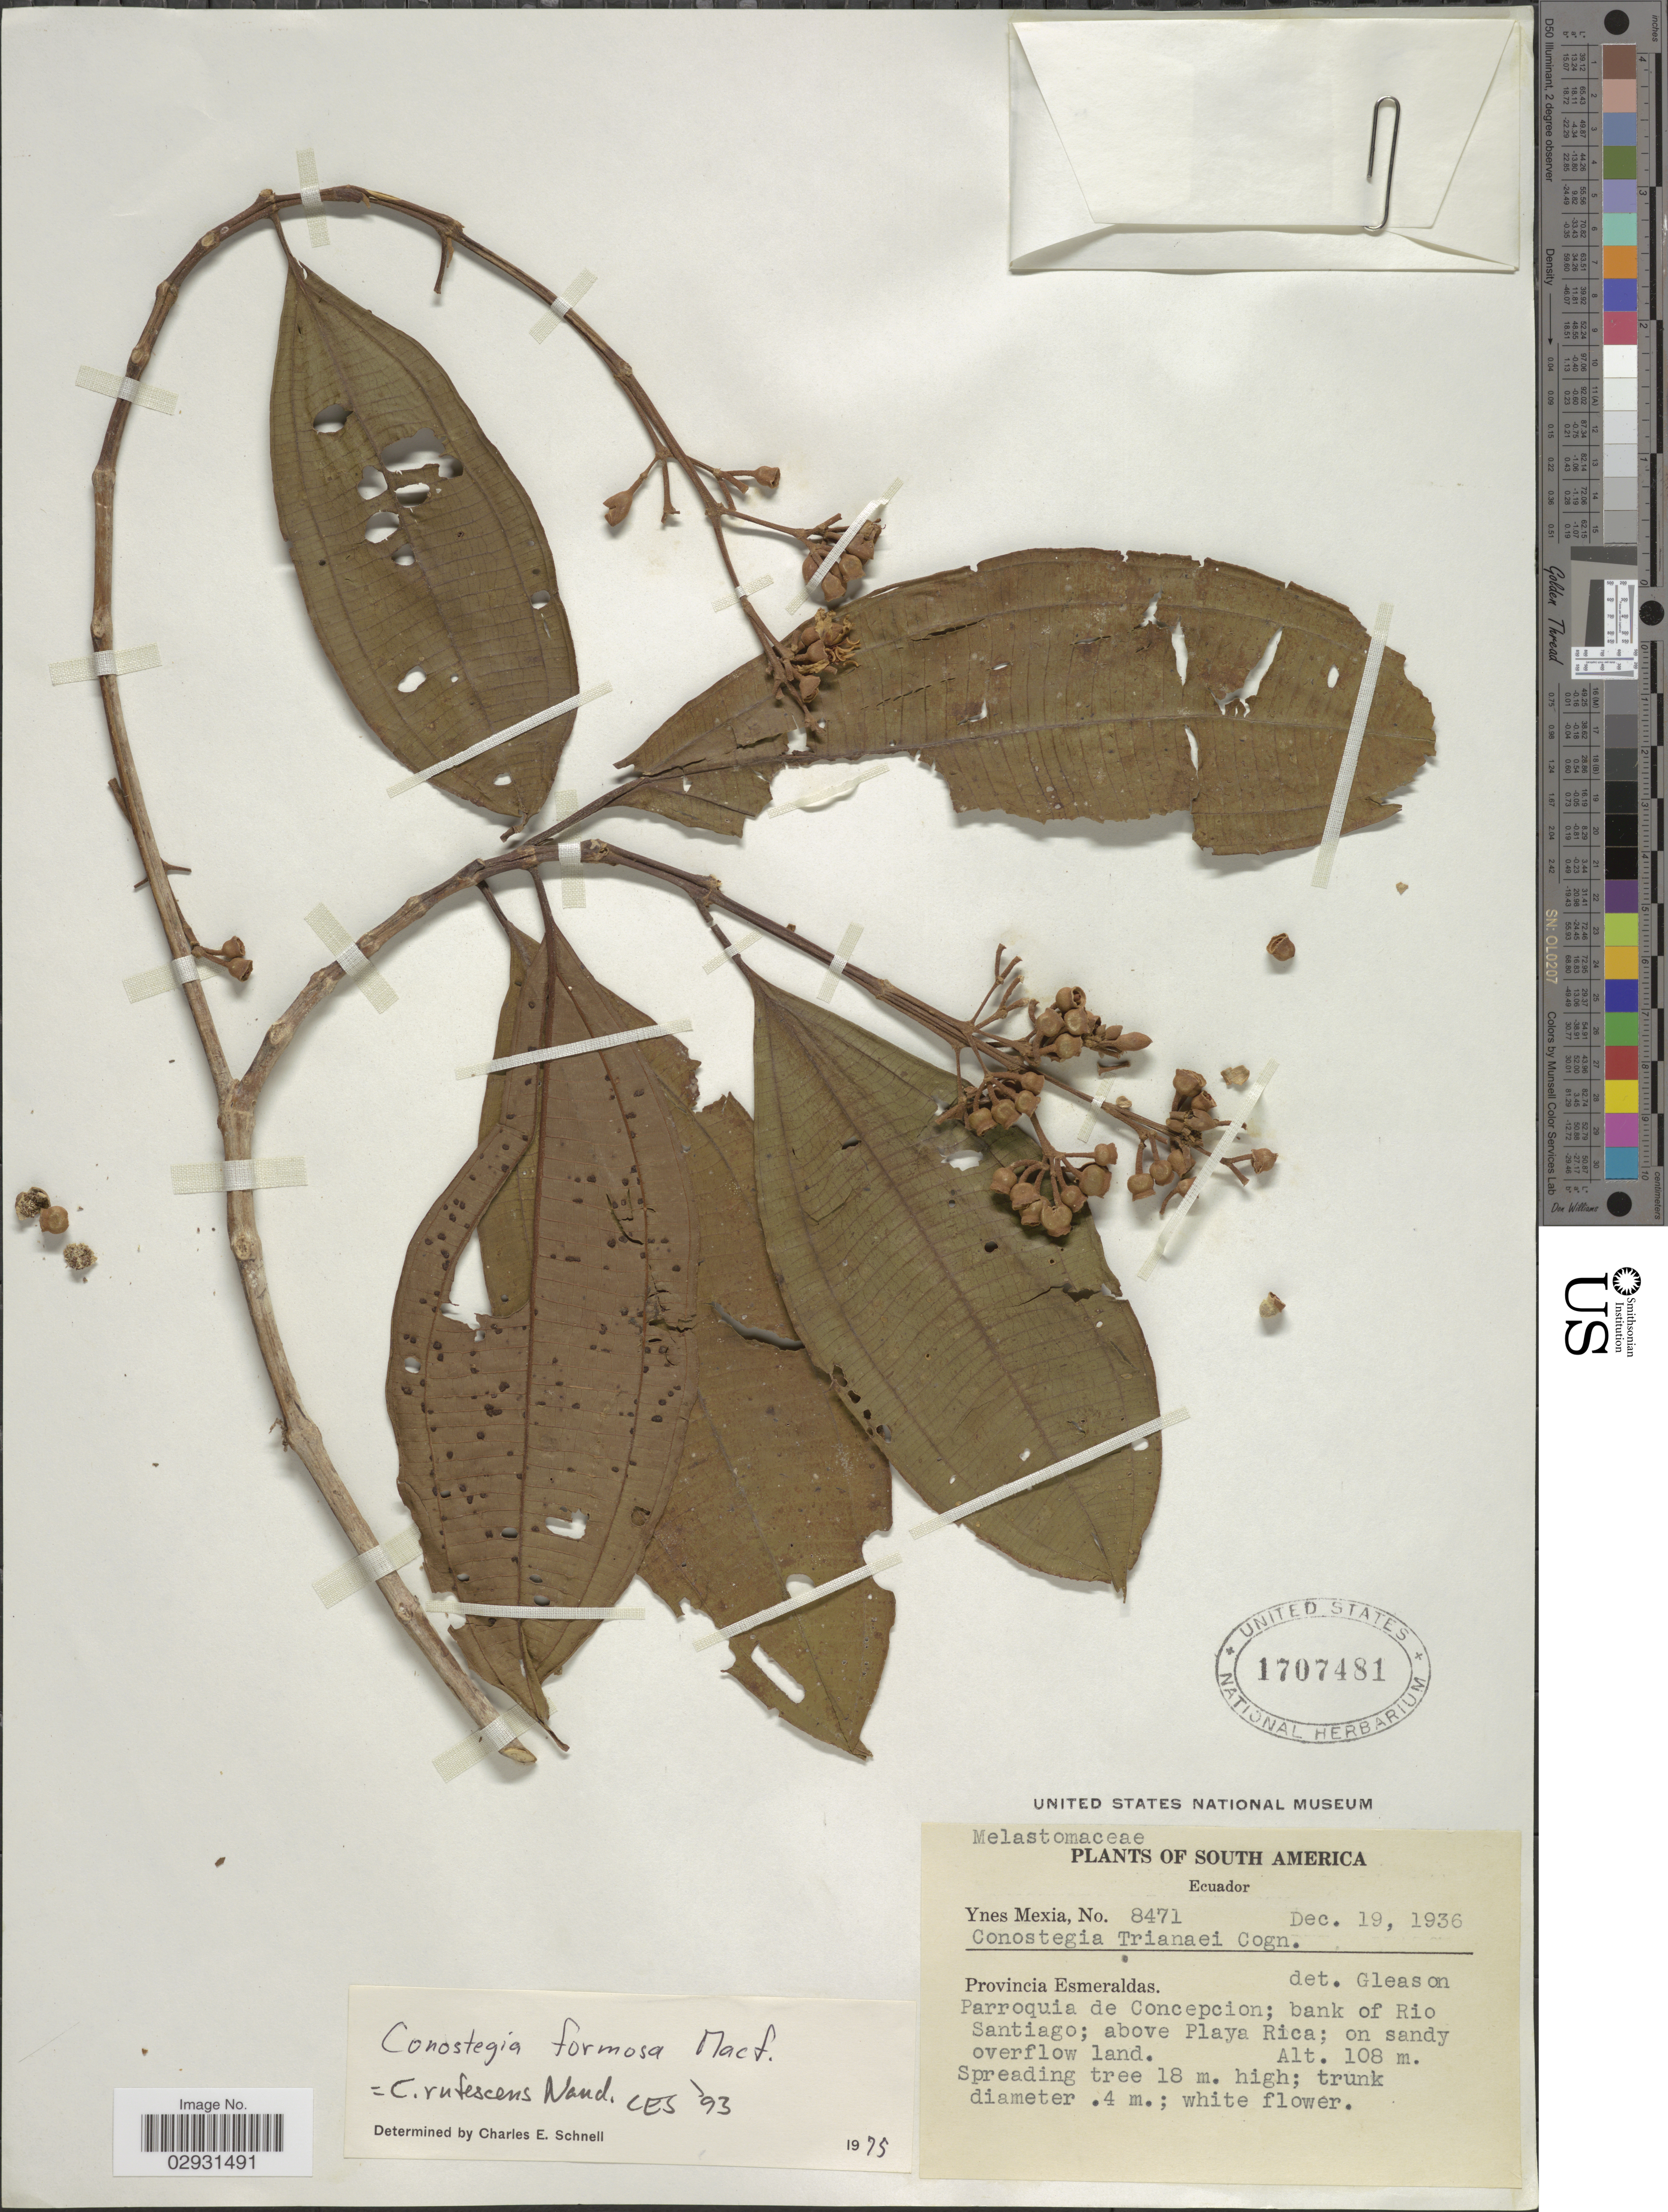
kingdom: Plantae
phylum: Tracheophyta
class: Magnoliopsida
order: Myrtales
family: Melastomataceae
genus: Conostegia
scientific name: Conostegia rufescens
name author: Naudin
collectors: Y. Mexia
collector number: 8471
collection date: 1936-12-19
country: Ecuador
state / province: Esmeraldas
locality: Parroquia de Concepcion; bank of Rio Santiago; above Playa Rica.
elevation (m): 108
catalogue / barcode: US 1707481